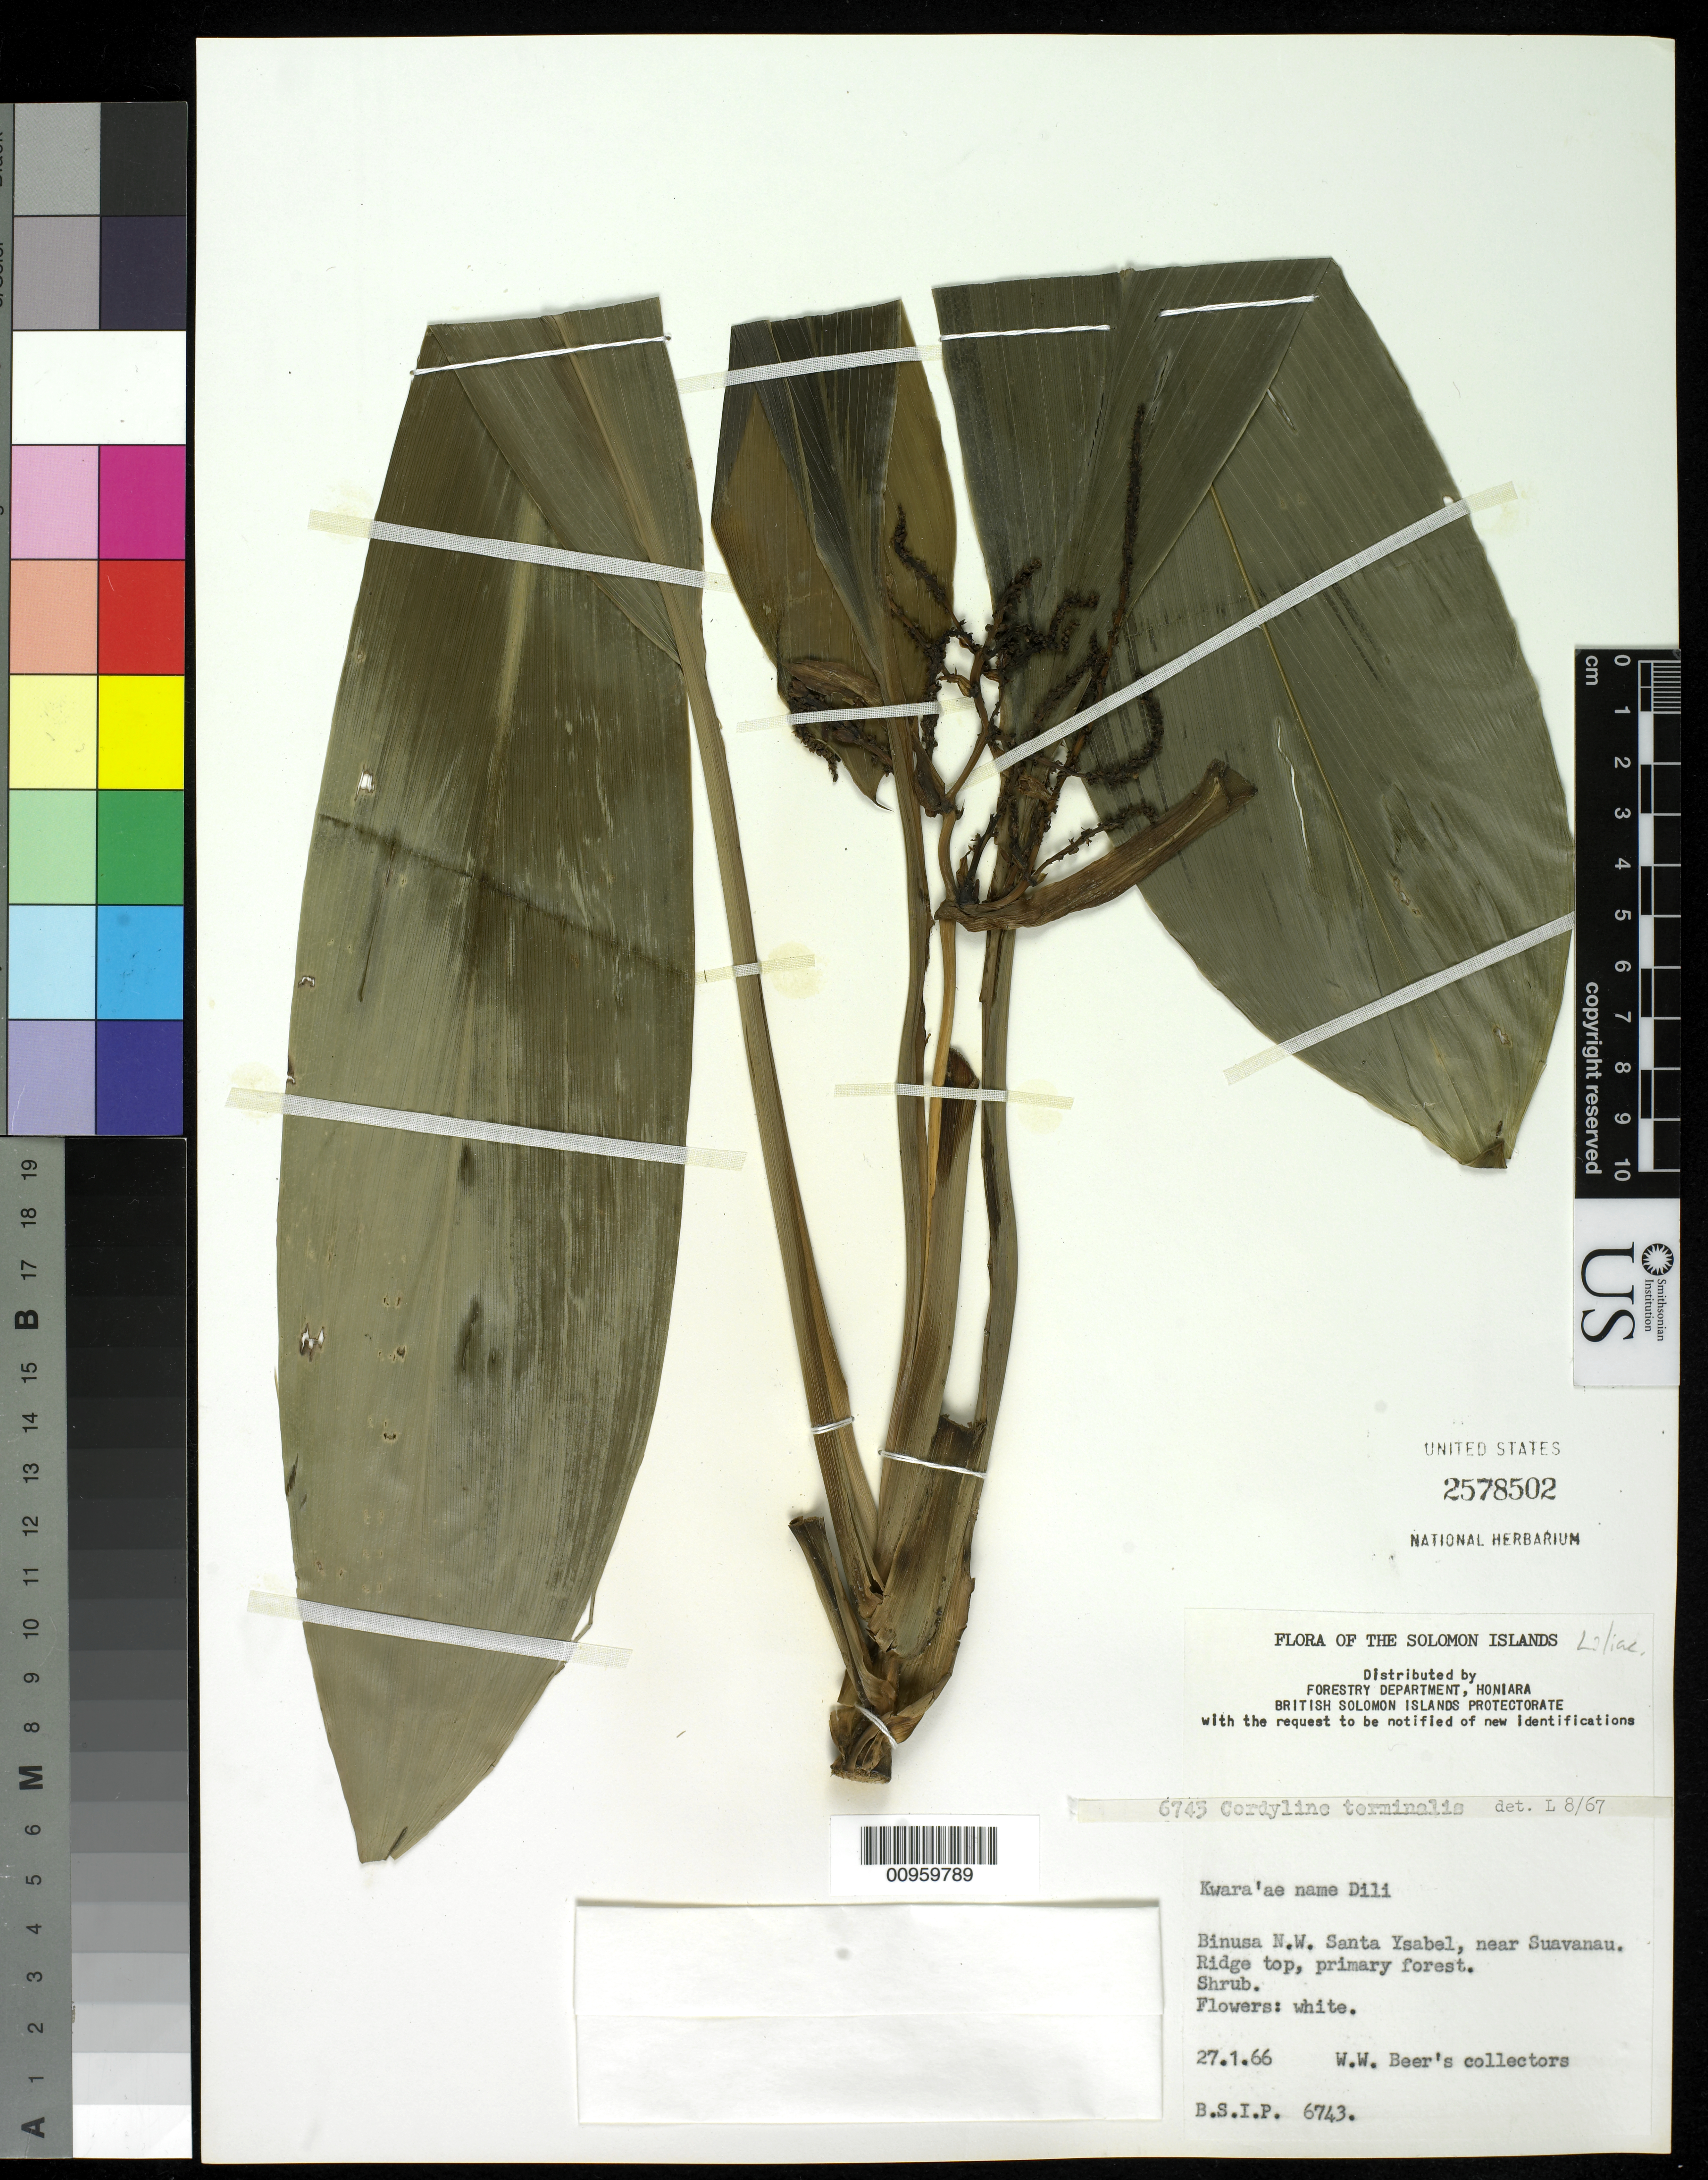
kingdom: Plantae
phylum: Tracheophyta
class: Liliopsida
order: Asparagales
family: Asparagaceae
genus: Cordyline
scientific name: Cordyline terminalis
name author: (L.) Kunth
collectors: W. Beer's Collectors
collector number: BSIP 6743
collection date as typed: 27 Jan 1966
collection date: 1966-01-27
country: Solomon Islands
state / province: Isabel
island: Santa Isabel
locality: Binusa N.W. Santa Ysabel, near Suavansu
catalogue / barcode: US 2578502